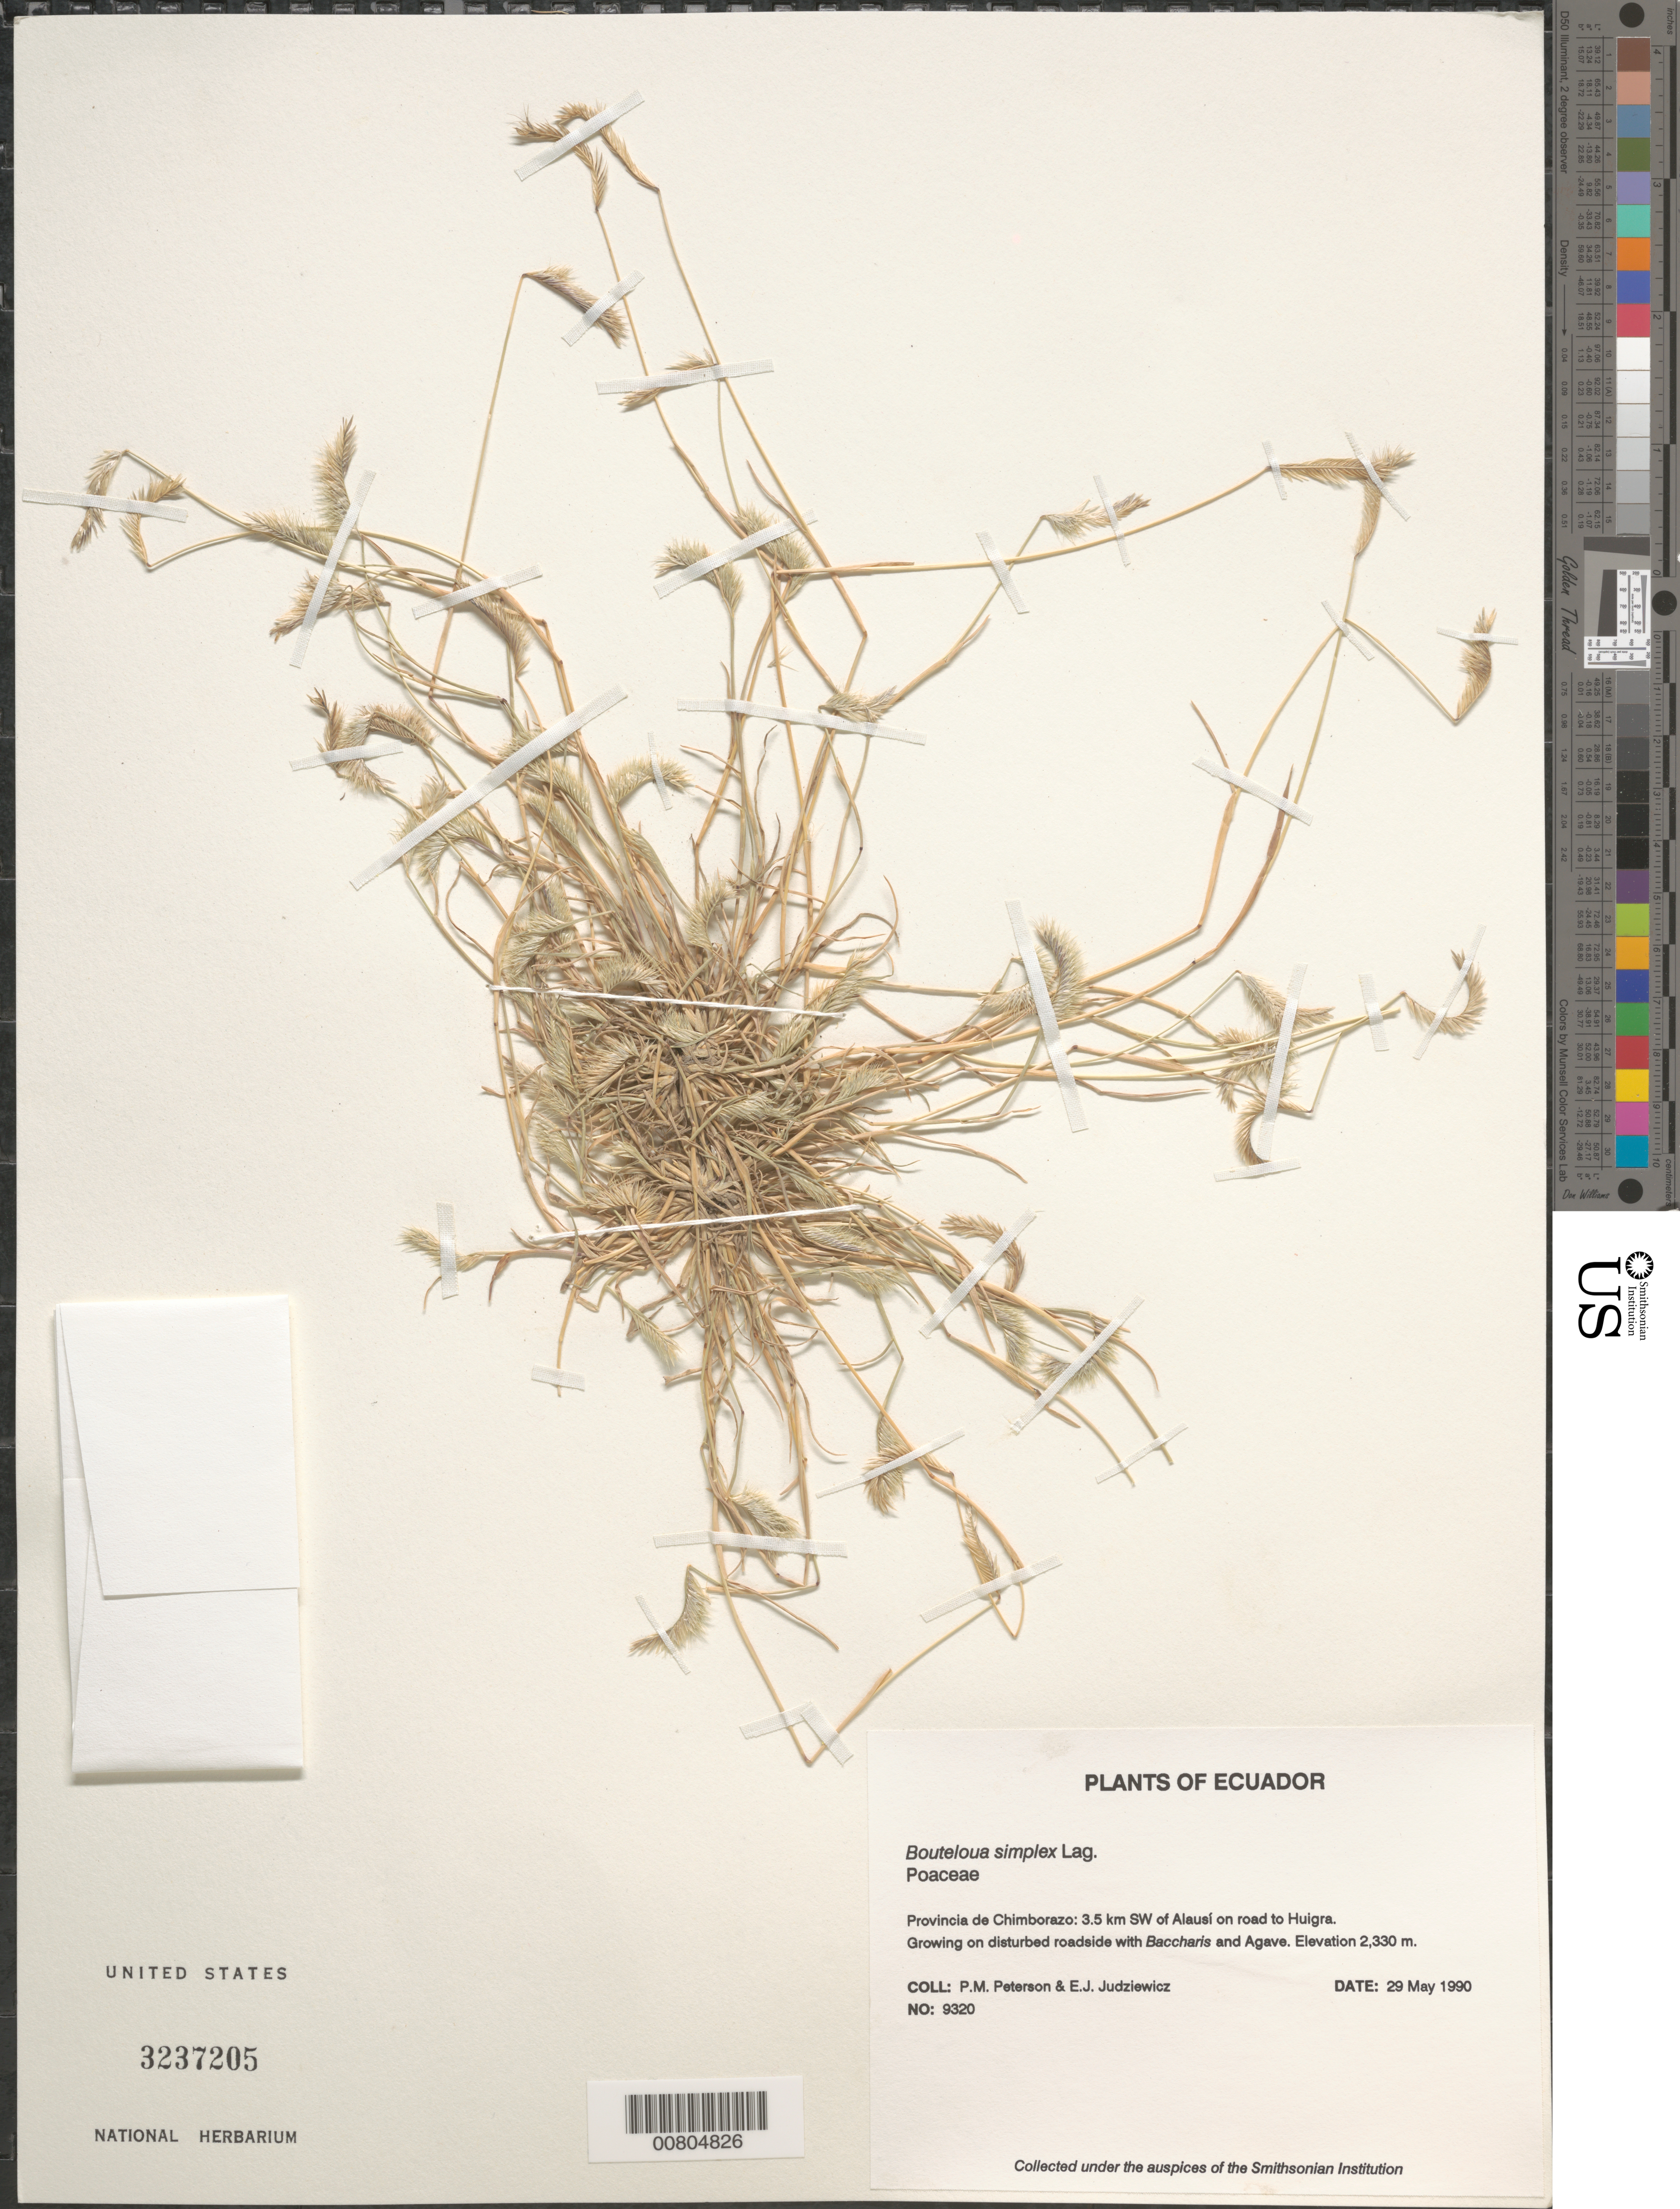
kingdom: Plantae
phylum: Tracheophyta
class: Liliopsida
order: Poales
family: Poaceae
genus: Bouteloua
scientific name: Bouteloua simplex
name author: Lag.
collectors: P. M. Peterson & E. J. Judziewicz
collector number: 09320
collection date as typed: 29 May 1990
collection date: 1990-05-29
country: Ecuador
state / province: Chimborazo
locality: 3.5 km SW of Alausí on road to Huigra.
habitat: Growing on disturbed roadside with Baccharis and Agave.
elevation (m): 2330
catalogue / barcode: US 3237205